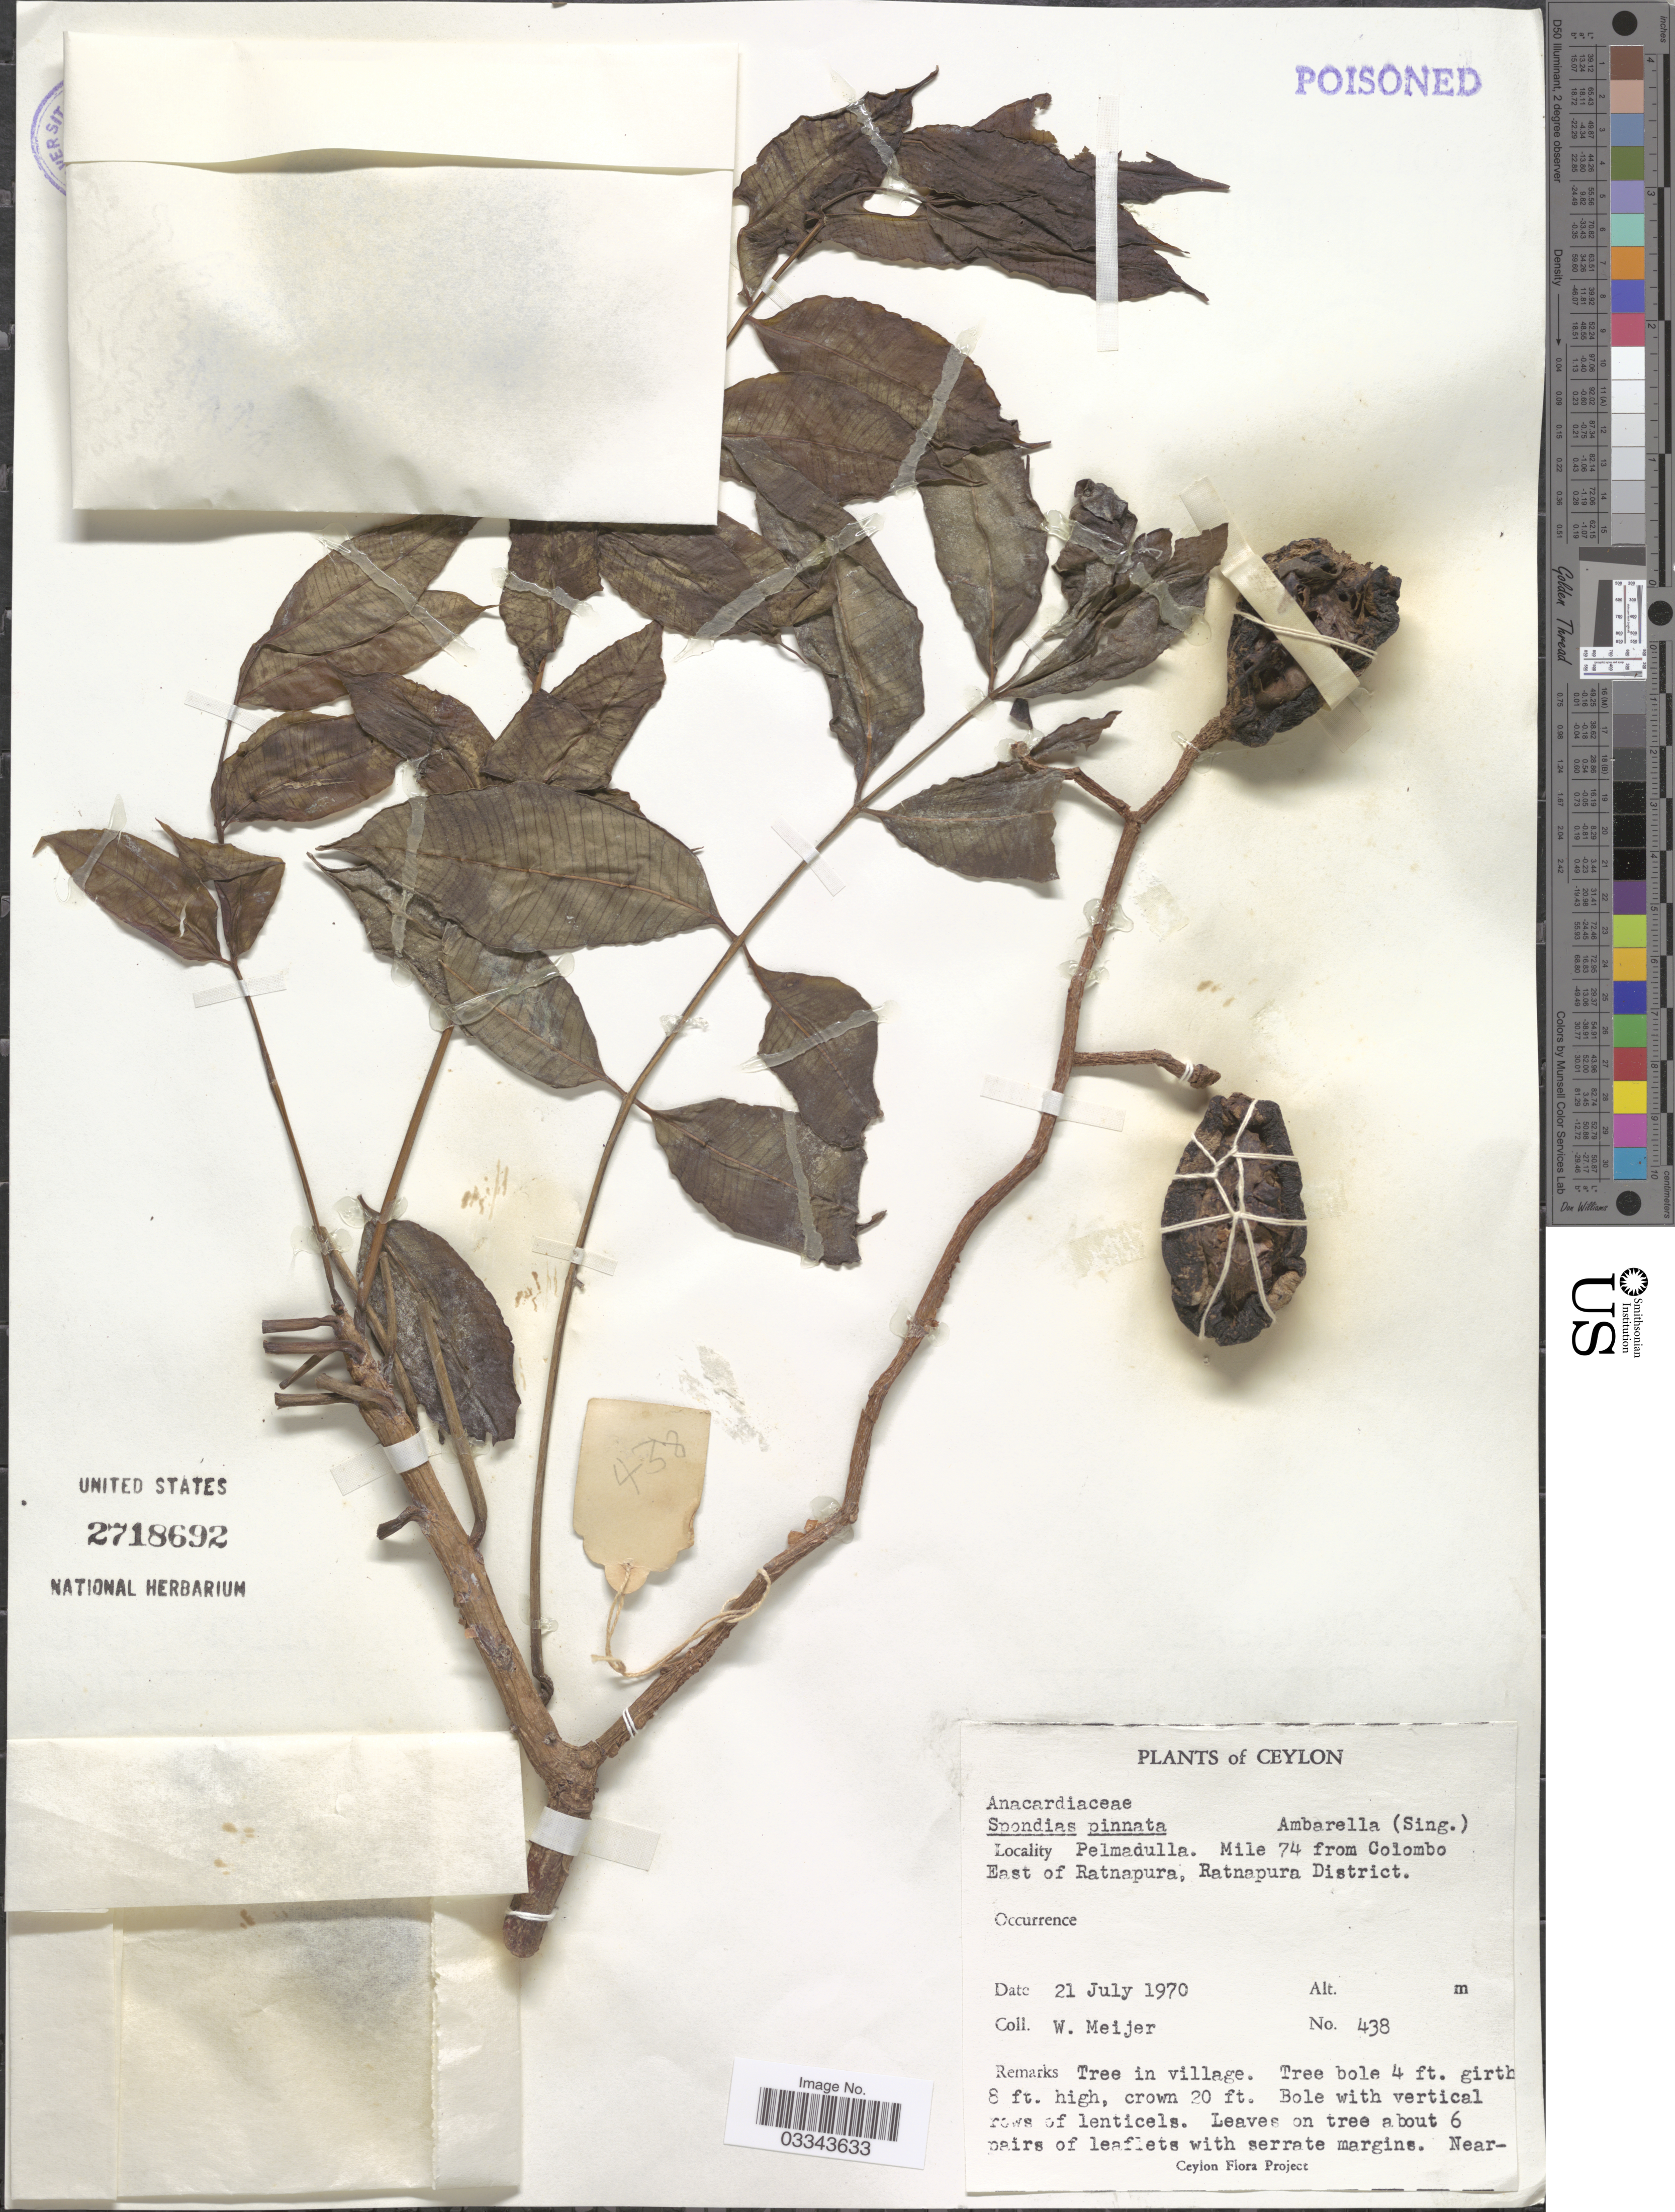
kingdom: Plantae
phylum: Tracheophyta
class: Magnoliopsida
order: Sapindales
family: Anacardiaceae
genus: Spondias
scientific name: Spondias pinnata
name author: (L. f.) Kurz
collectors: W. Meijer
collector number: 438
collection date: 1970-07-21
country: Sri Lanka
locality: Ceylon, Pelmadulla. Mile 74 from Colombo East of Ratnapura, Ratnapura District.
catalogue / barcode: US 2718692